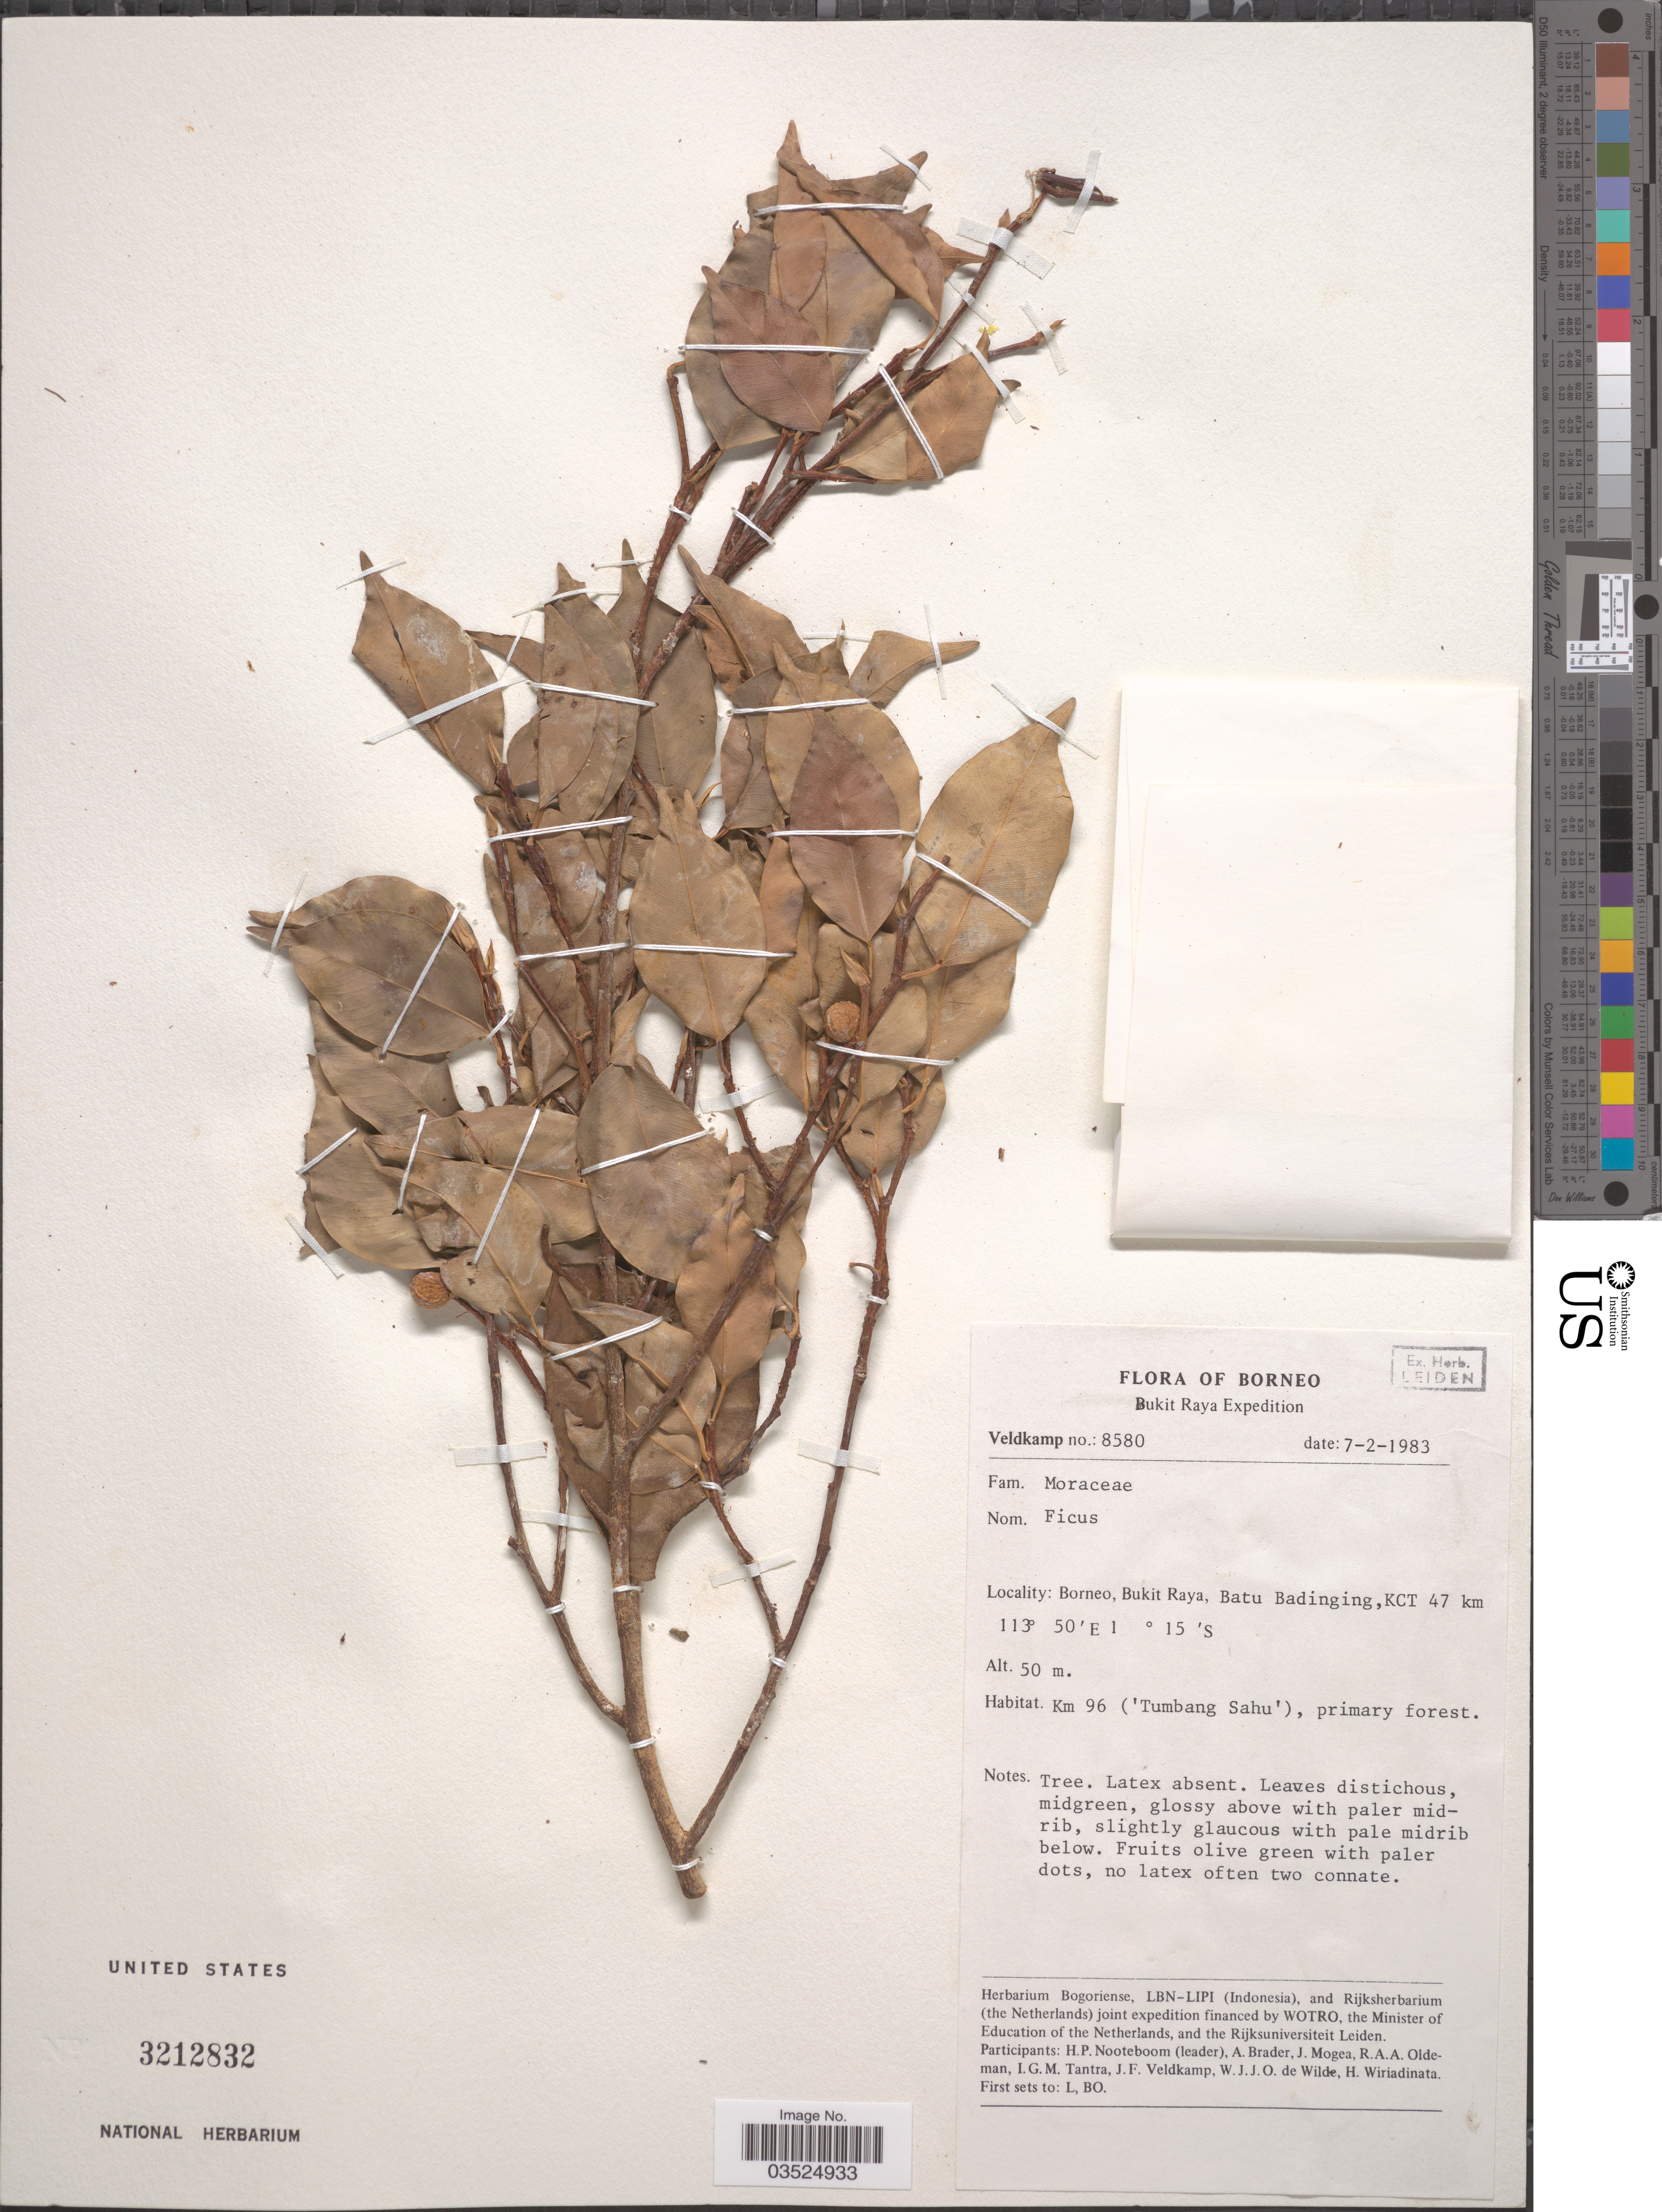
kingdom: Plantae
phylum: Tracheophyta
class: Magnoliopsida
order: Rosales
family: Moraceae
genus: Ficus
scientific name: Ficus sp.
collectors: J. F. Veldkamp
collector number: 8580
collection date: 1983-02-07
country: Indonesia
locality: Borneo, Bukit Raya, Batu Badinging, KCT 47 km. Km 96 ('Tumbang Sahu'), primary forest.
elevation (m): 50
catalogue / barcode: US 3212832